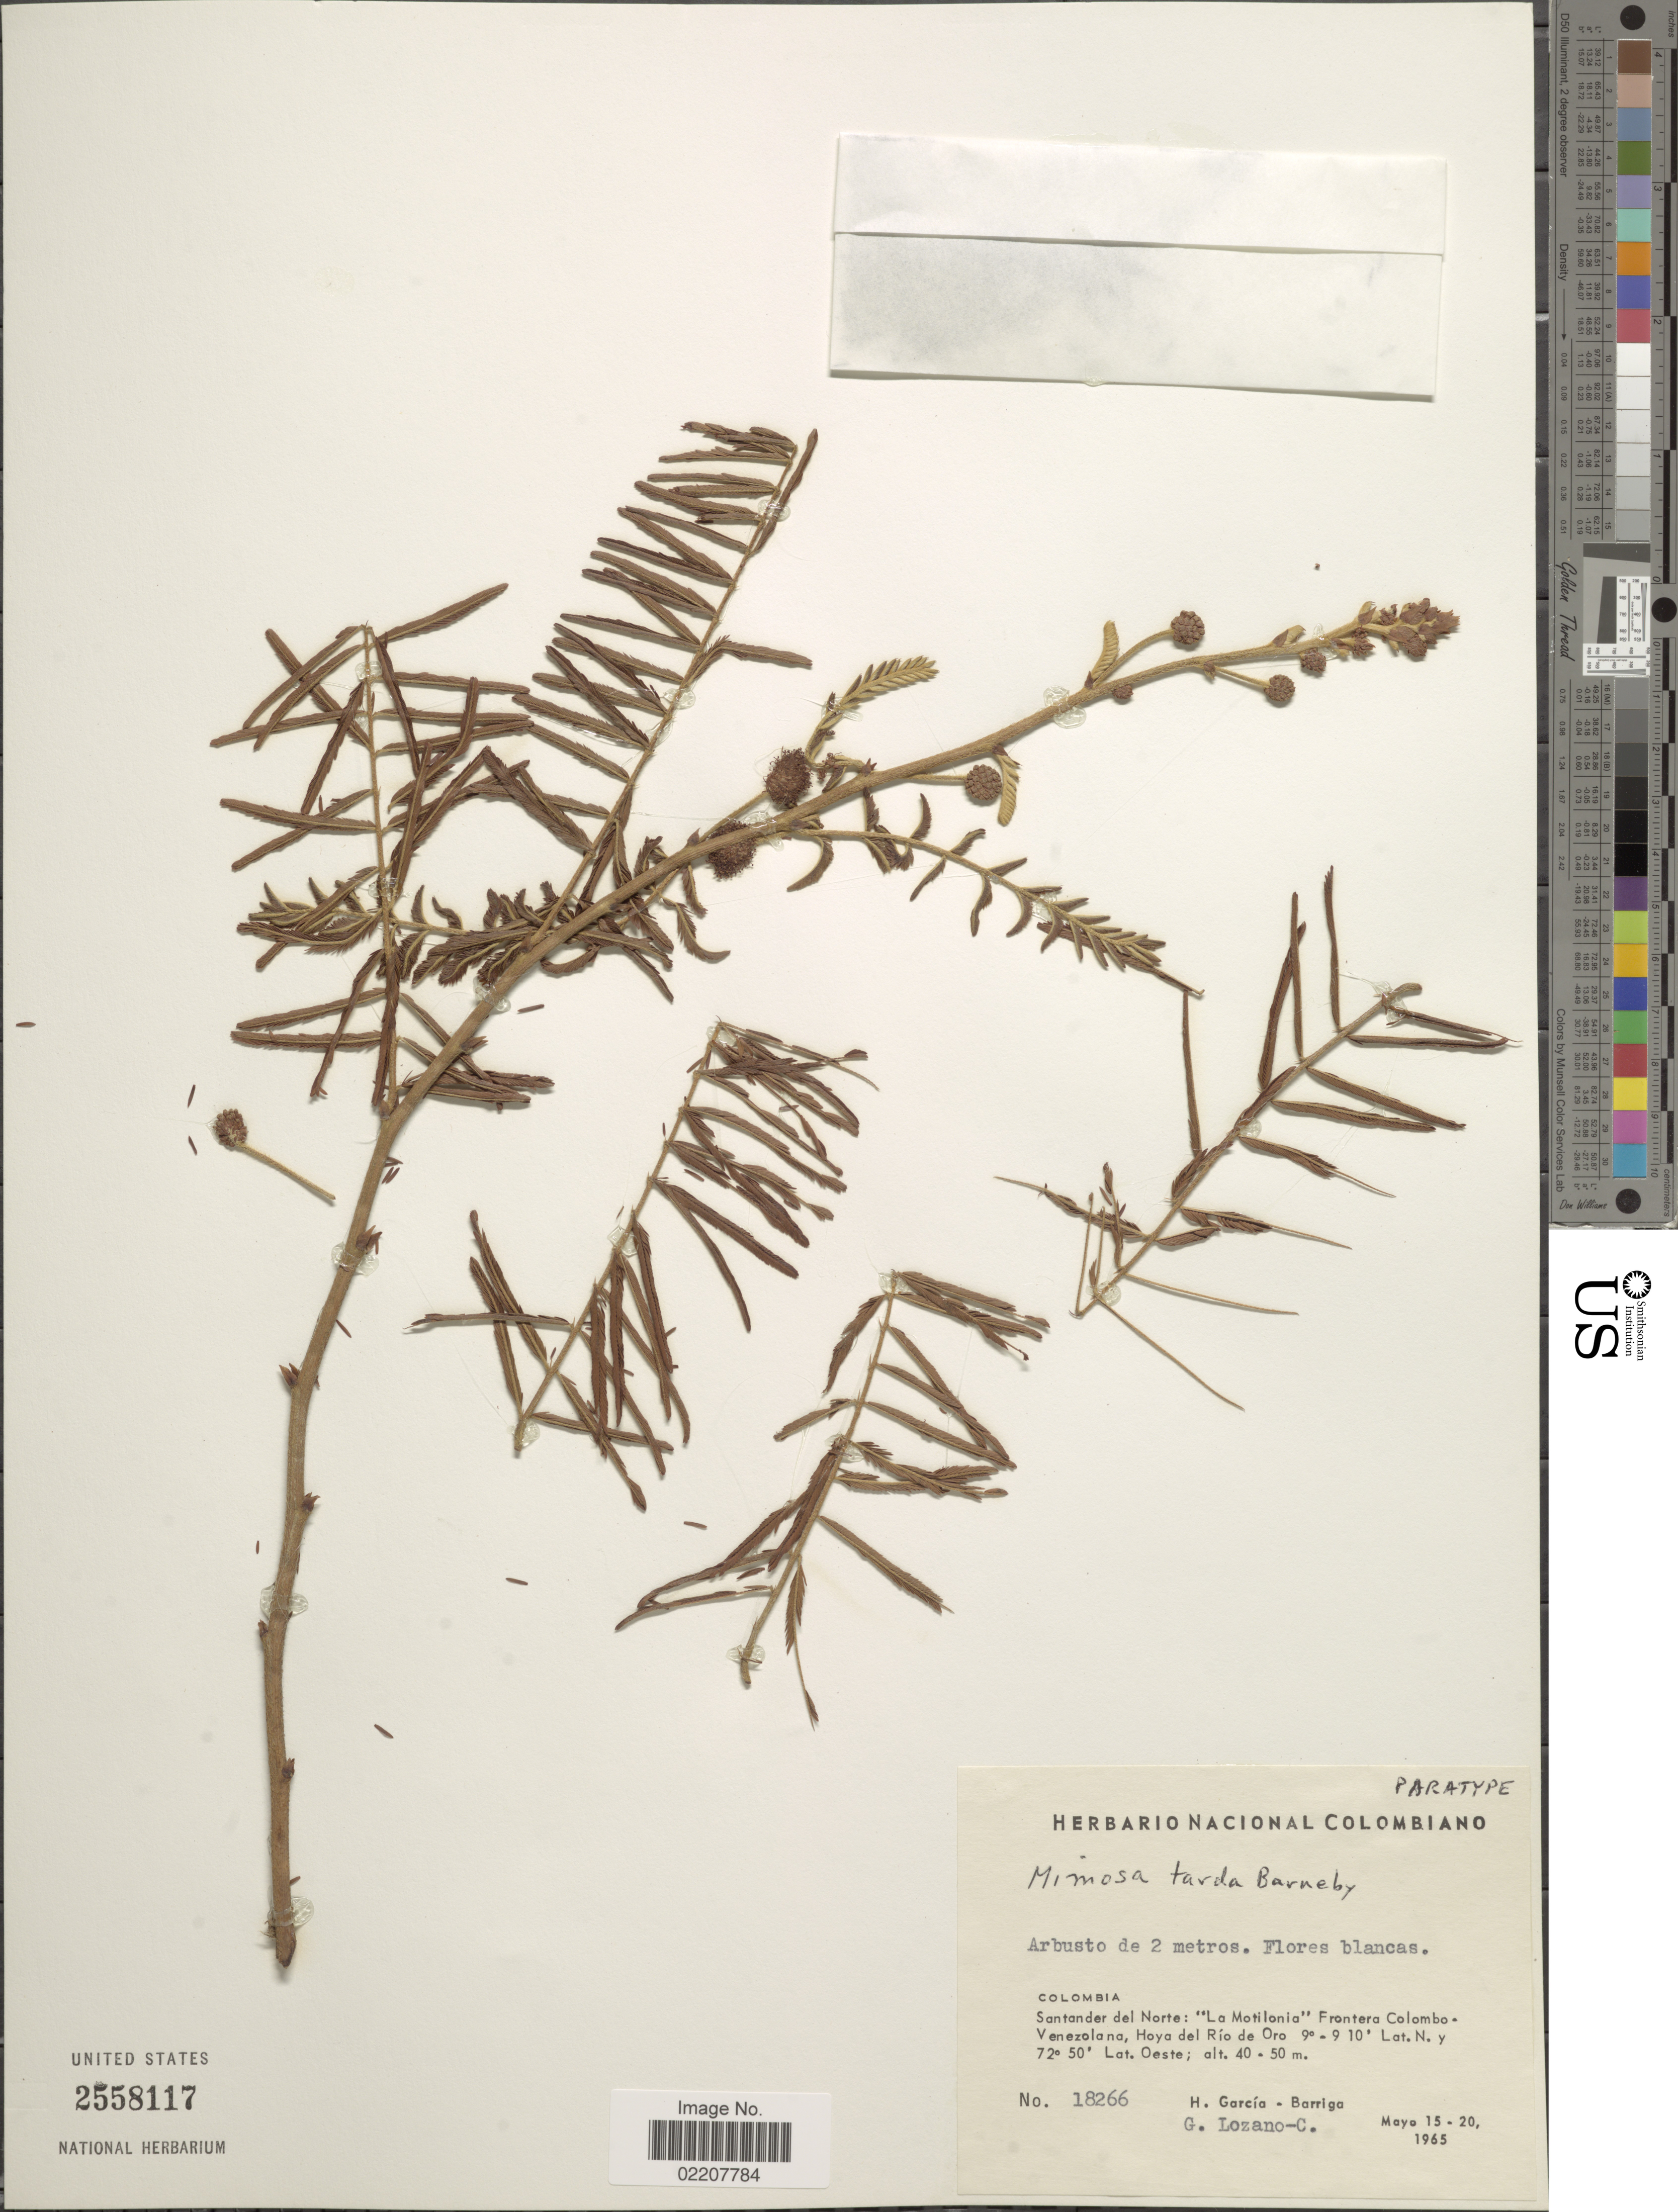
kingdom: Plantae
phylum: Tracheophyta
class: Magnoliopsida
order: Fabales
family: Fabaceae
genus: Mimosa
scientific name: Mimosa tarda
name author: Barneby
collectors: H. García Barriga & G. Lozano-Contreras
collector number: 18266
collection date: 1965-05-15/1965-05-20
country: Colombia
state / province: Norte de Santander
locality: Santander del Norte: "La Motilonia" Frontera Colombo- Venezolana, Hoya del Rio de Oro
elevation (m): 40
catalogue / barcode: US 2558117